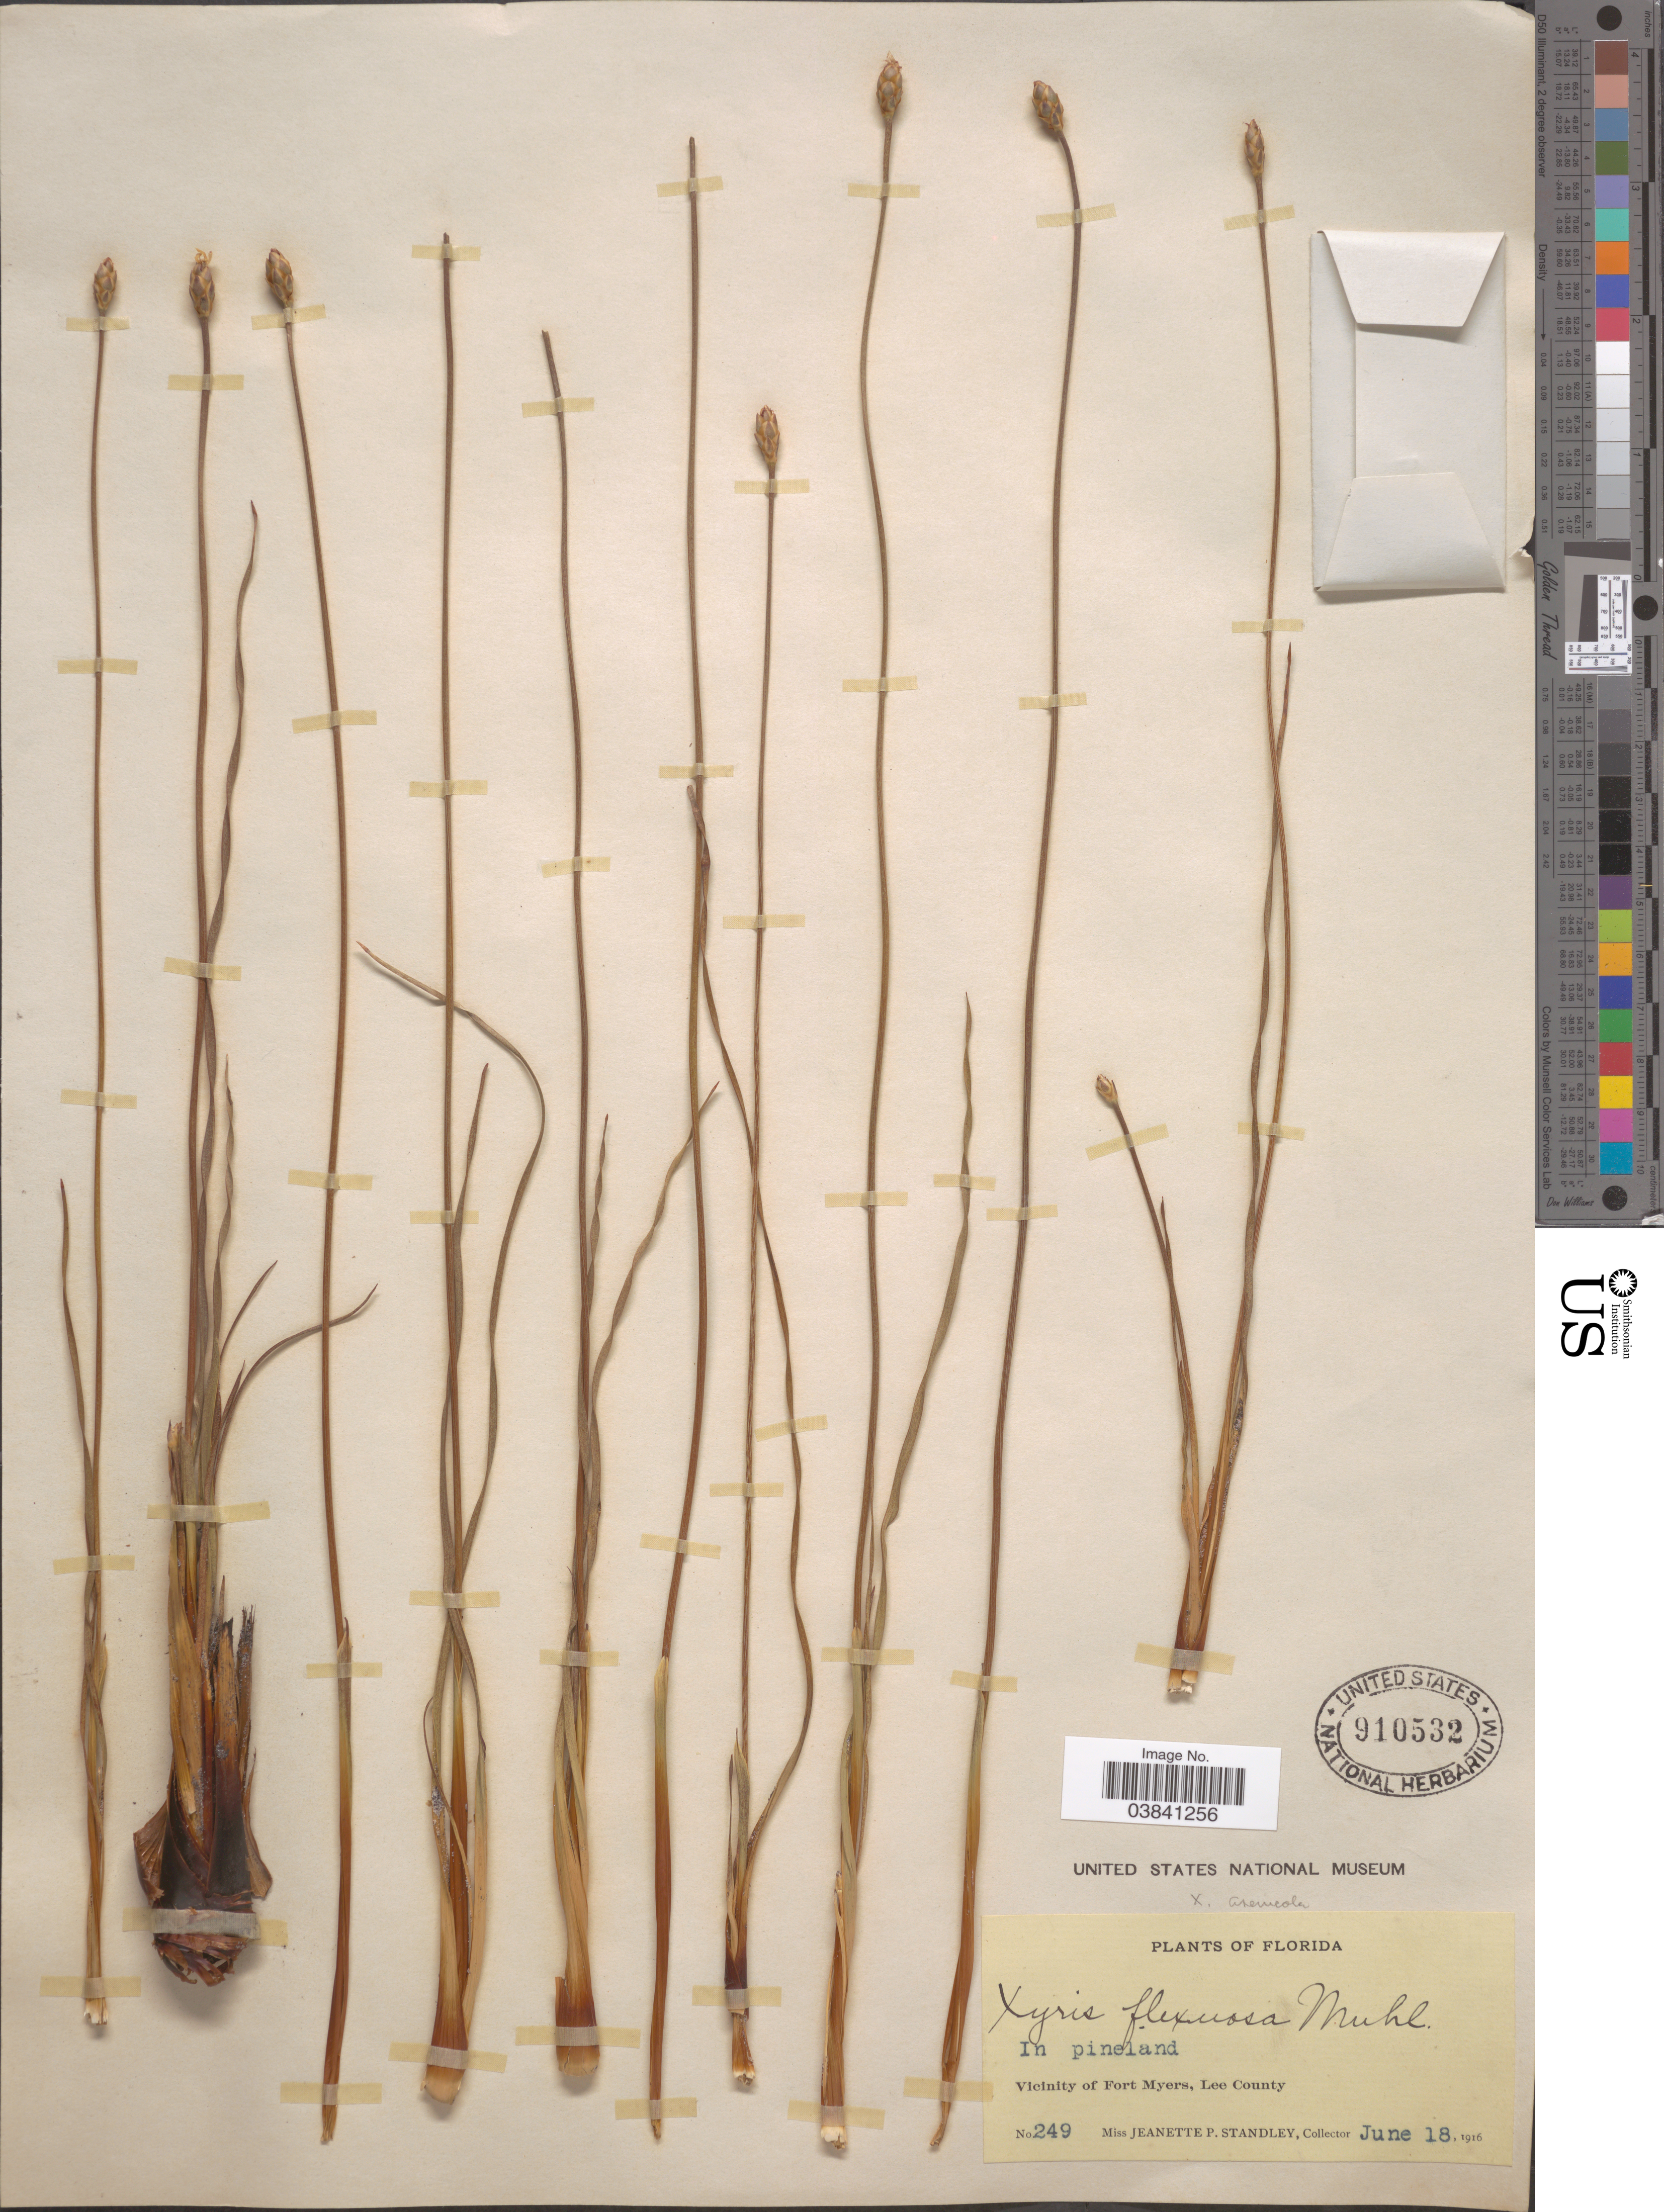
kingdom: Plantae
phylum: Tracheophyta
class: Liliopsida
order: Poales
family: Xyridaceae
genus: Xyris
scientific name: Xyris caroliniana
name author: Walter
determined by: Strong, Mark T., (BOT), Smithsonian Institution - National Museum of Natural History (UNITED STATES)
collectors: J. P. Standley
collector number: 249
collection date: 1916-06-18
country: United States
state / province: Florida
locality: In pineland, Vicinity of Fort Myers, Lee County.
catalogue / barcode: US 910532